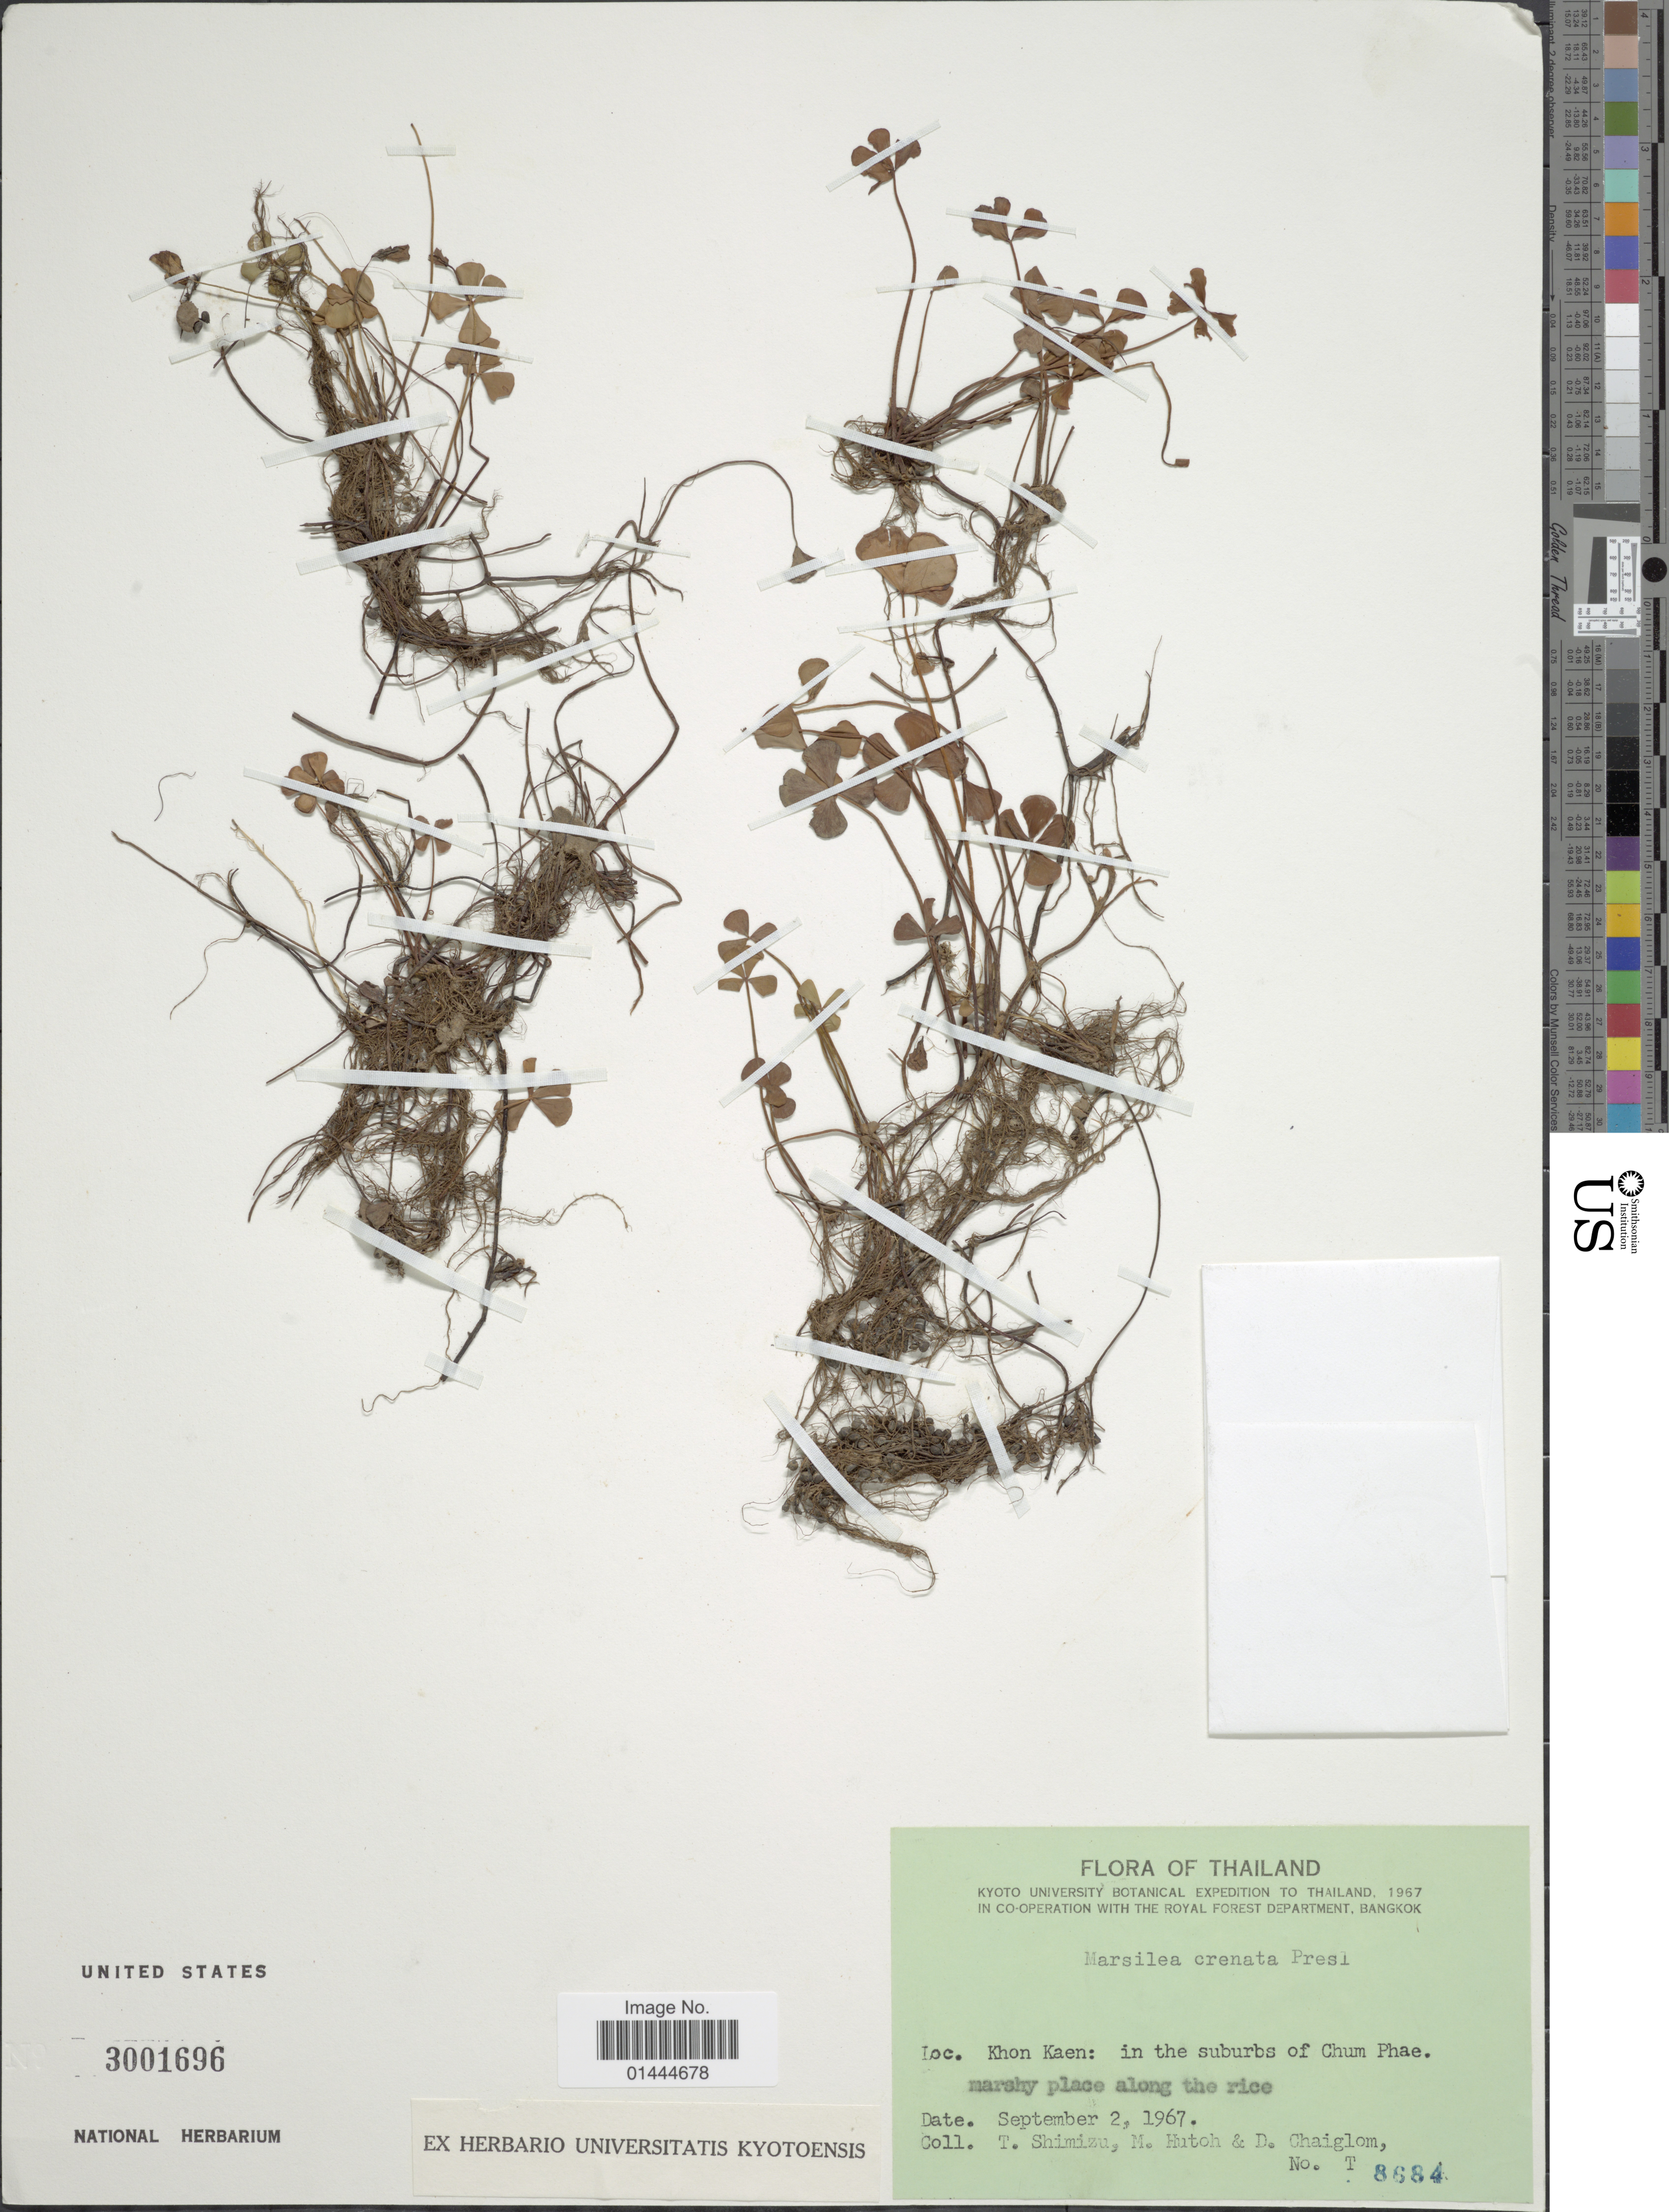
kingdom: Plantae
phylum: Tracheophyta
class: Polypodiopsida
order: Salviniales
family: Marsileaceae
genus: Marsilea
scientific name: Marsilea crenata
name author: C. Presl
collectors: T. Shimizu, M. Hutoh & D. Chaiglom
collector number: T8684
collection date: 1967-09-02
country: Thailand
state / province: Khon Kaen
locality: Chum Phae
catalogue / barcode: US 3001696